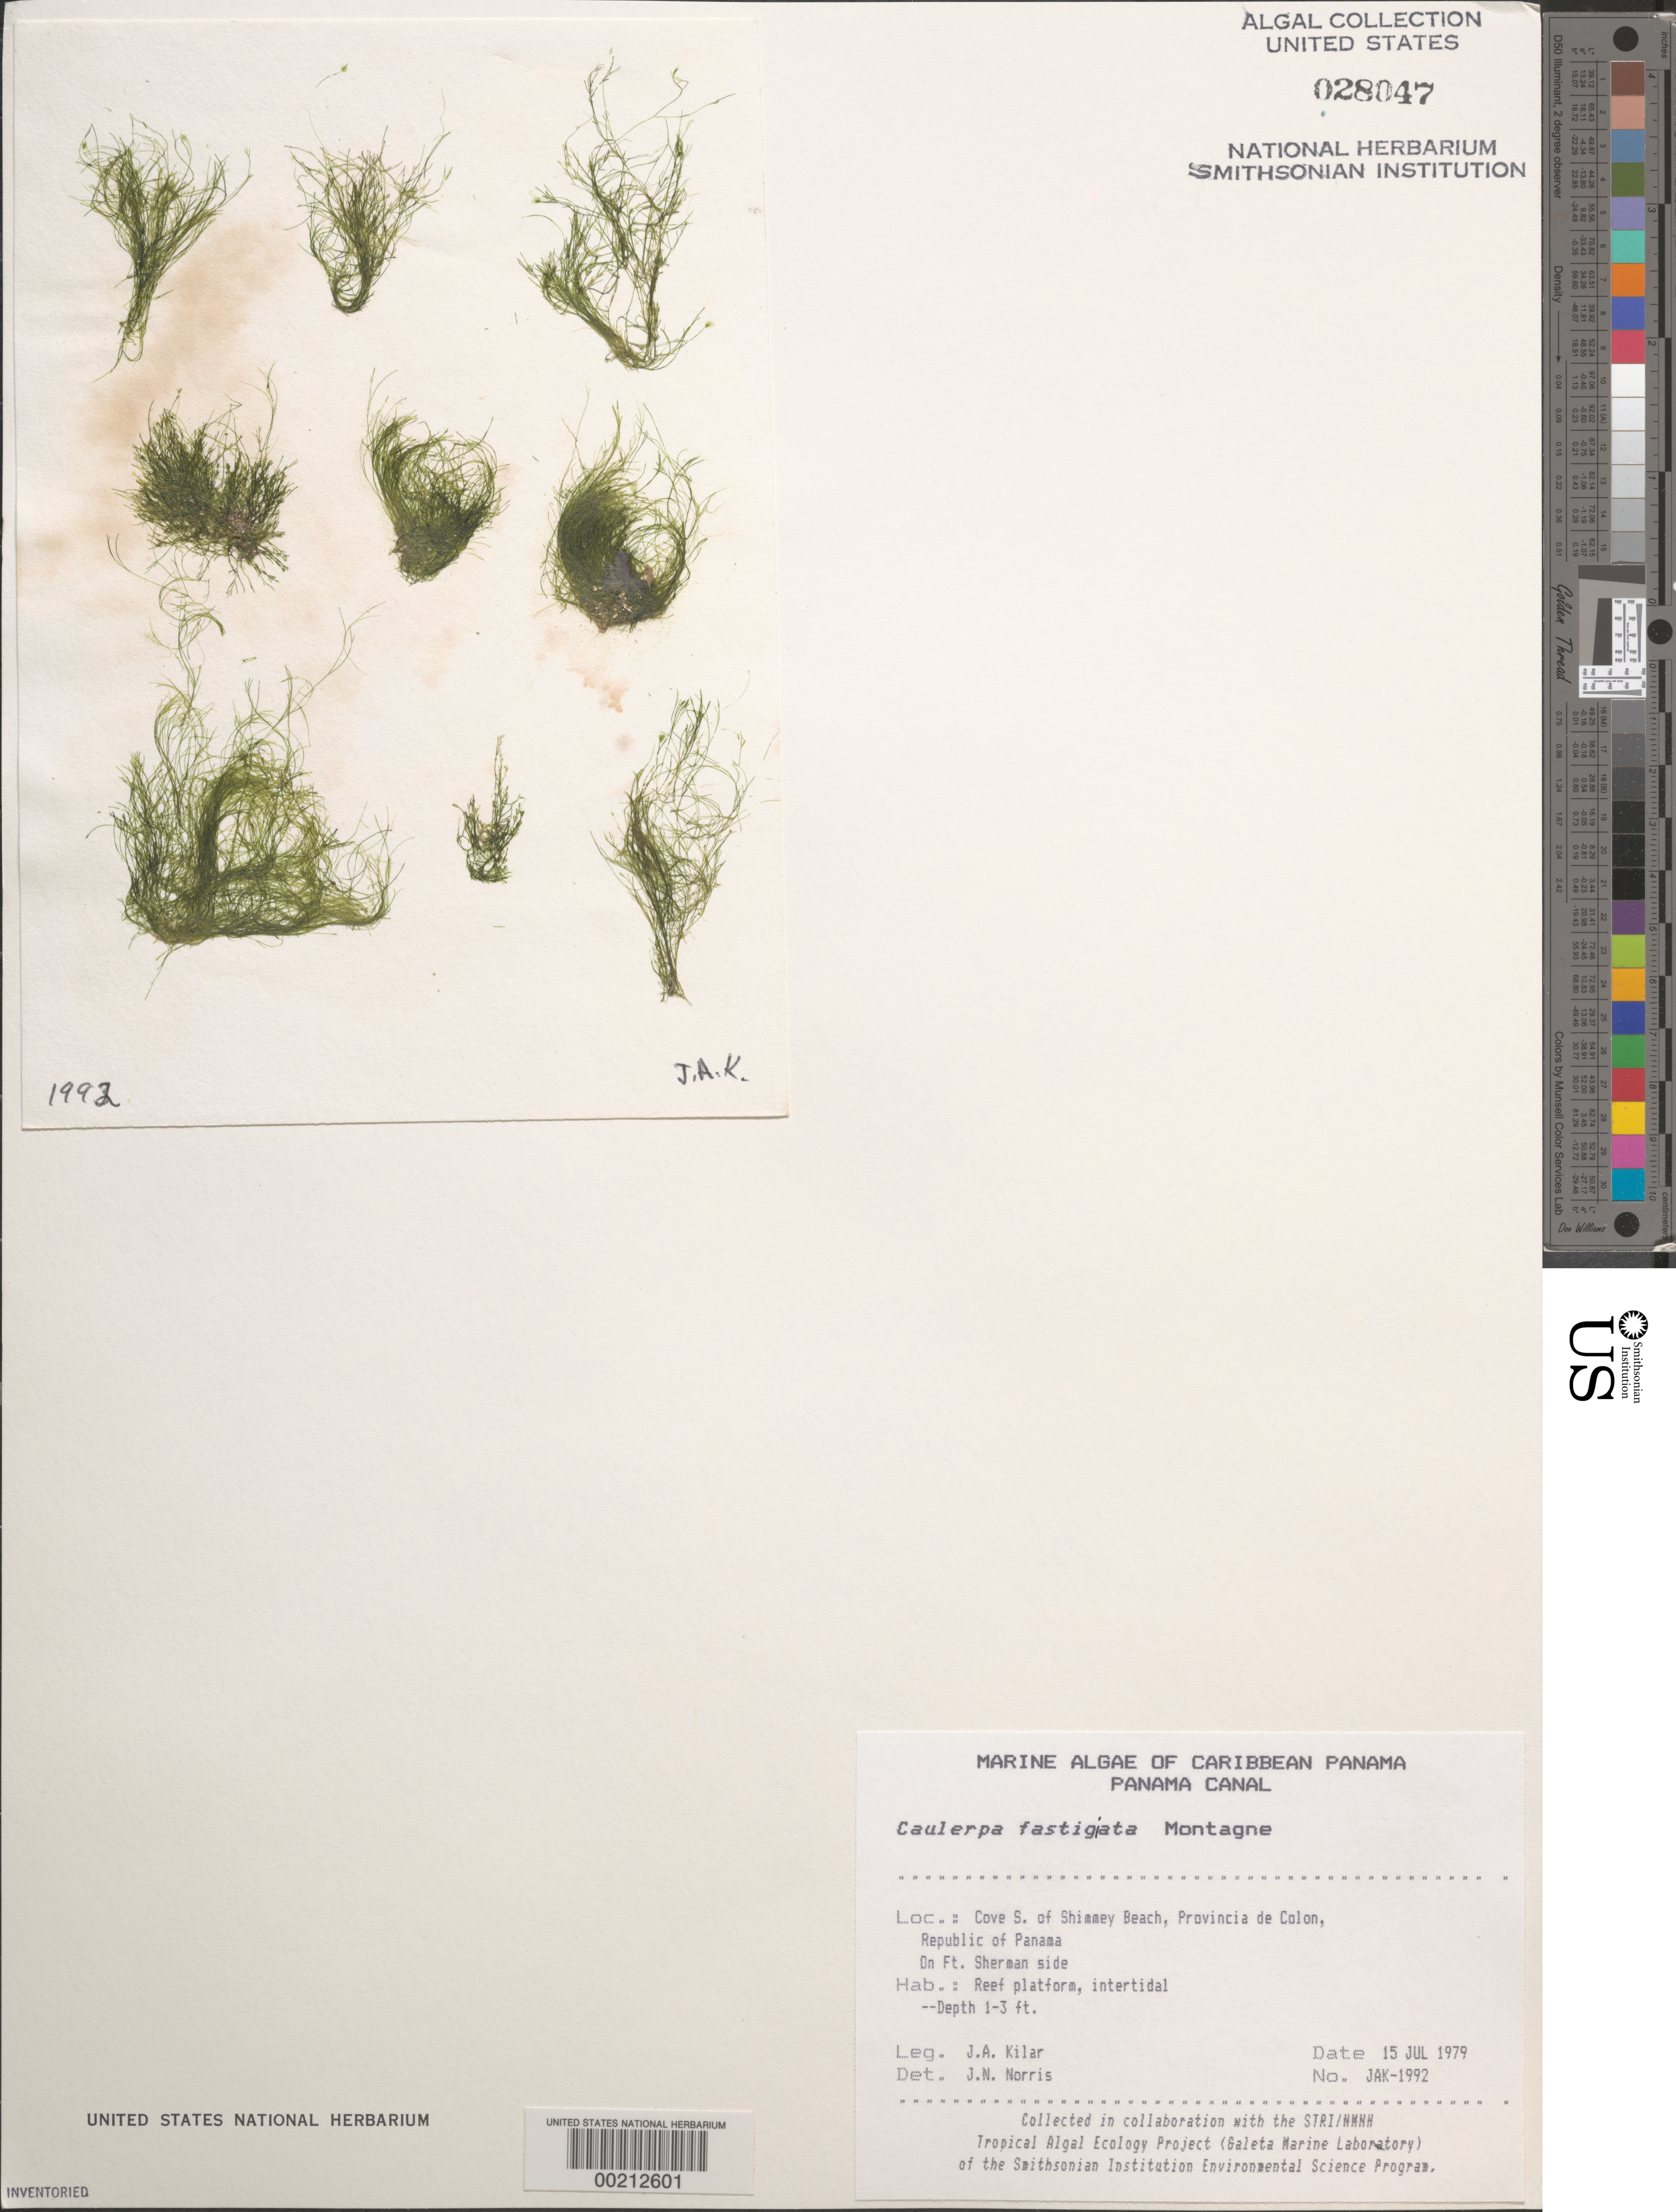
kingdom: Plantae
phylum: Chlorophyta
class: Ulvophyceae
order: Bryopsidales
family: Caulerpaceae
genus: Caulerpa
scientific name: Caulerpa fastigiata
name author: Mont.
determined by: Norris, James N.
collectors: J. A. Kilar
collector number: JAK-1992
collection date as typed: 15 Jul 1979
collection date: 1979-07-15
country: Panama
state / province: Colón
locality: Fort Sherman side of cove, south of Shimmey Beach, Canal Zone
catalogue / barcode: US 28047